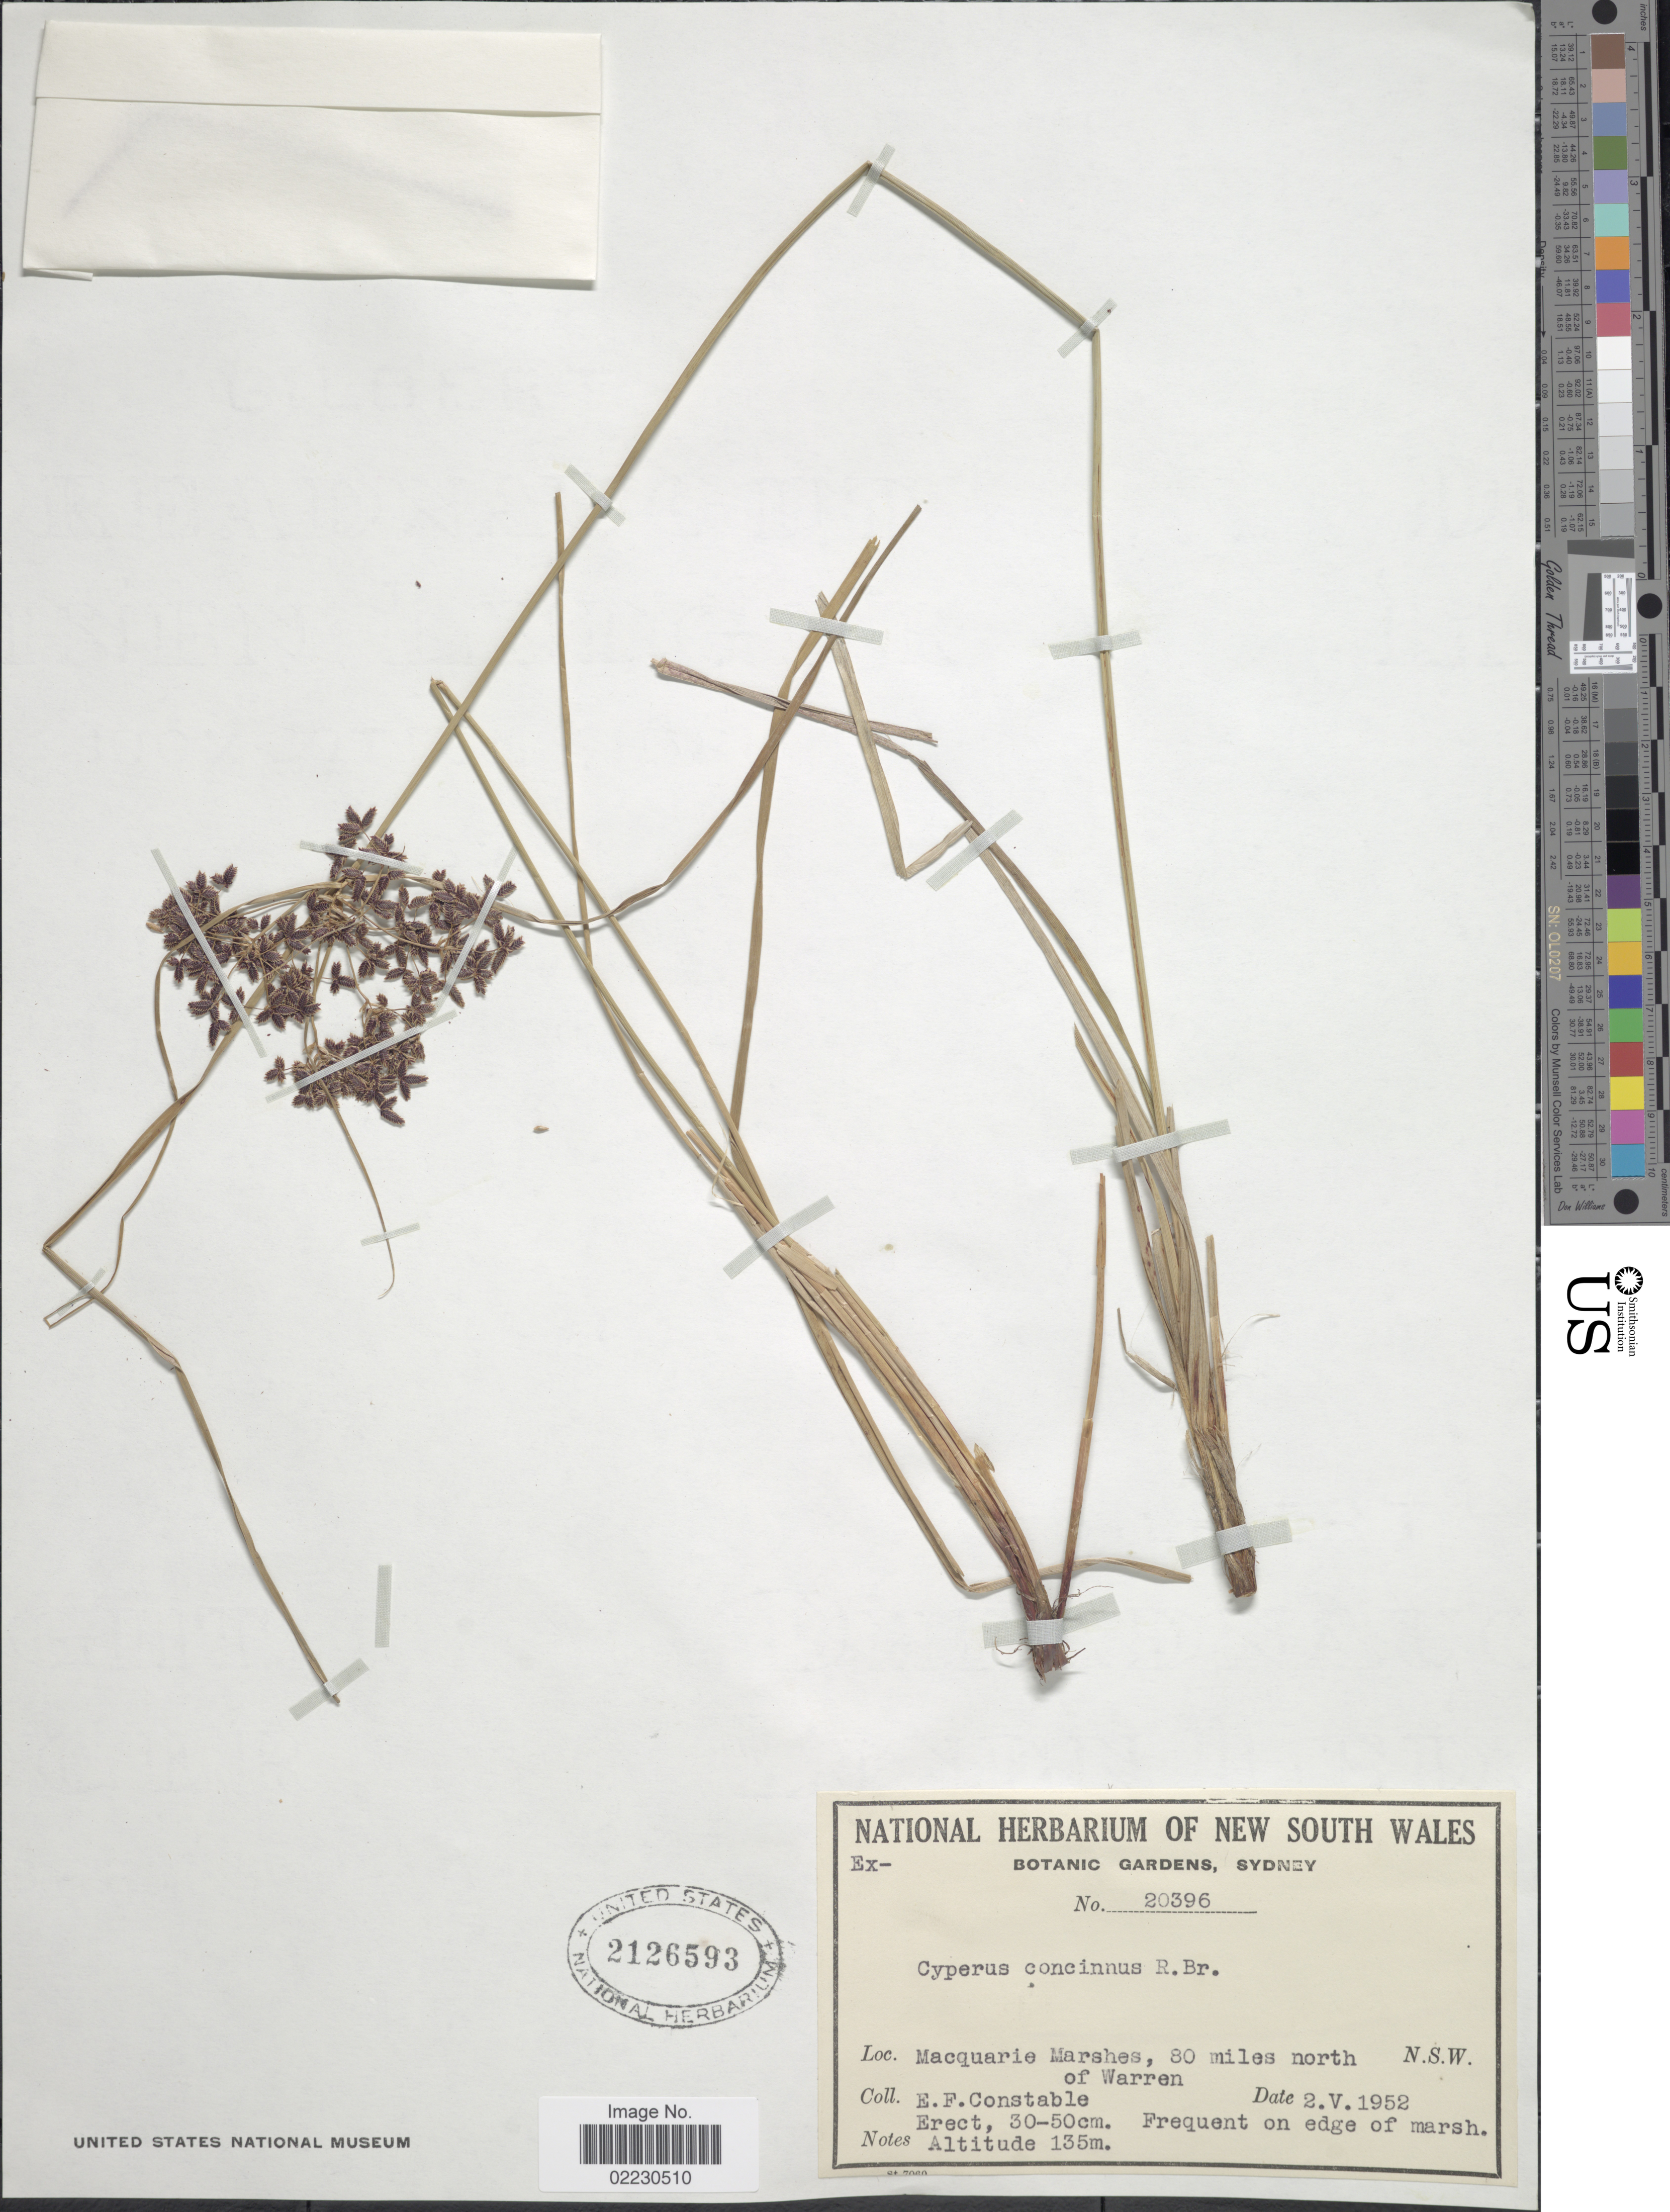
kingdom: Plantae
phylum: Tracheophyta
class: Liliopsida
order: Poales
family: Cyperaceae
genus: Cyperus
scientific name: Cyperus concinnus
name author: R. Br.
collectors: E. F. Constable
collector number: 20396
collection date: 1952-05-02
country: Australia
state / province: New South Wales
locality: Macquarie Marshes, 80 miles north of Warren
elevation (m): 135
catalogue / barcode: US 2126593